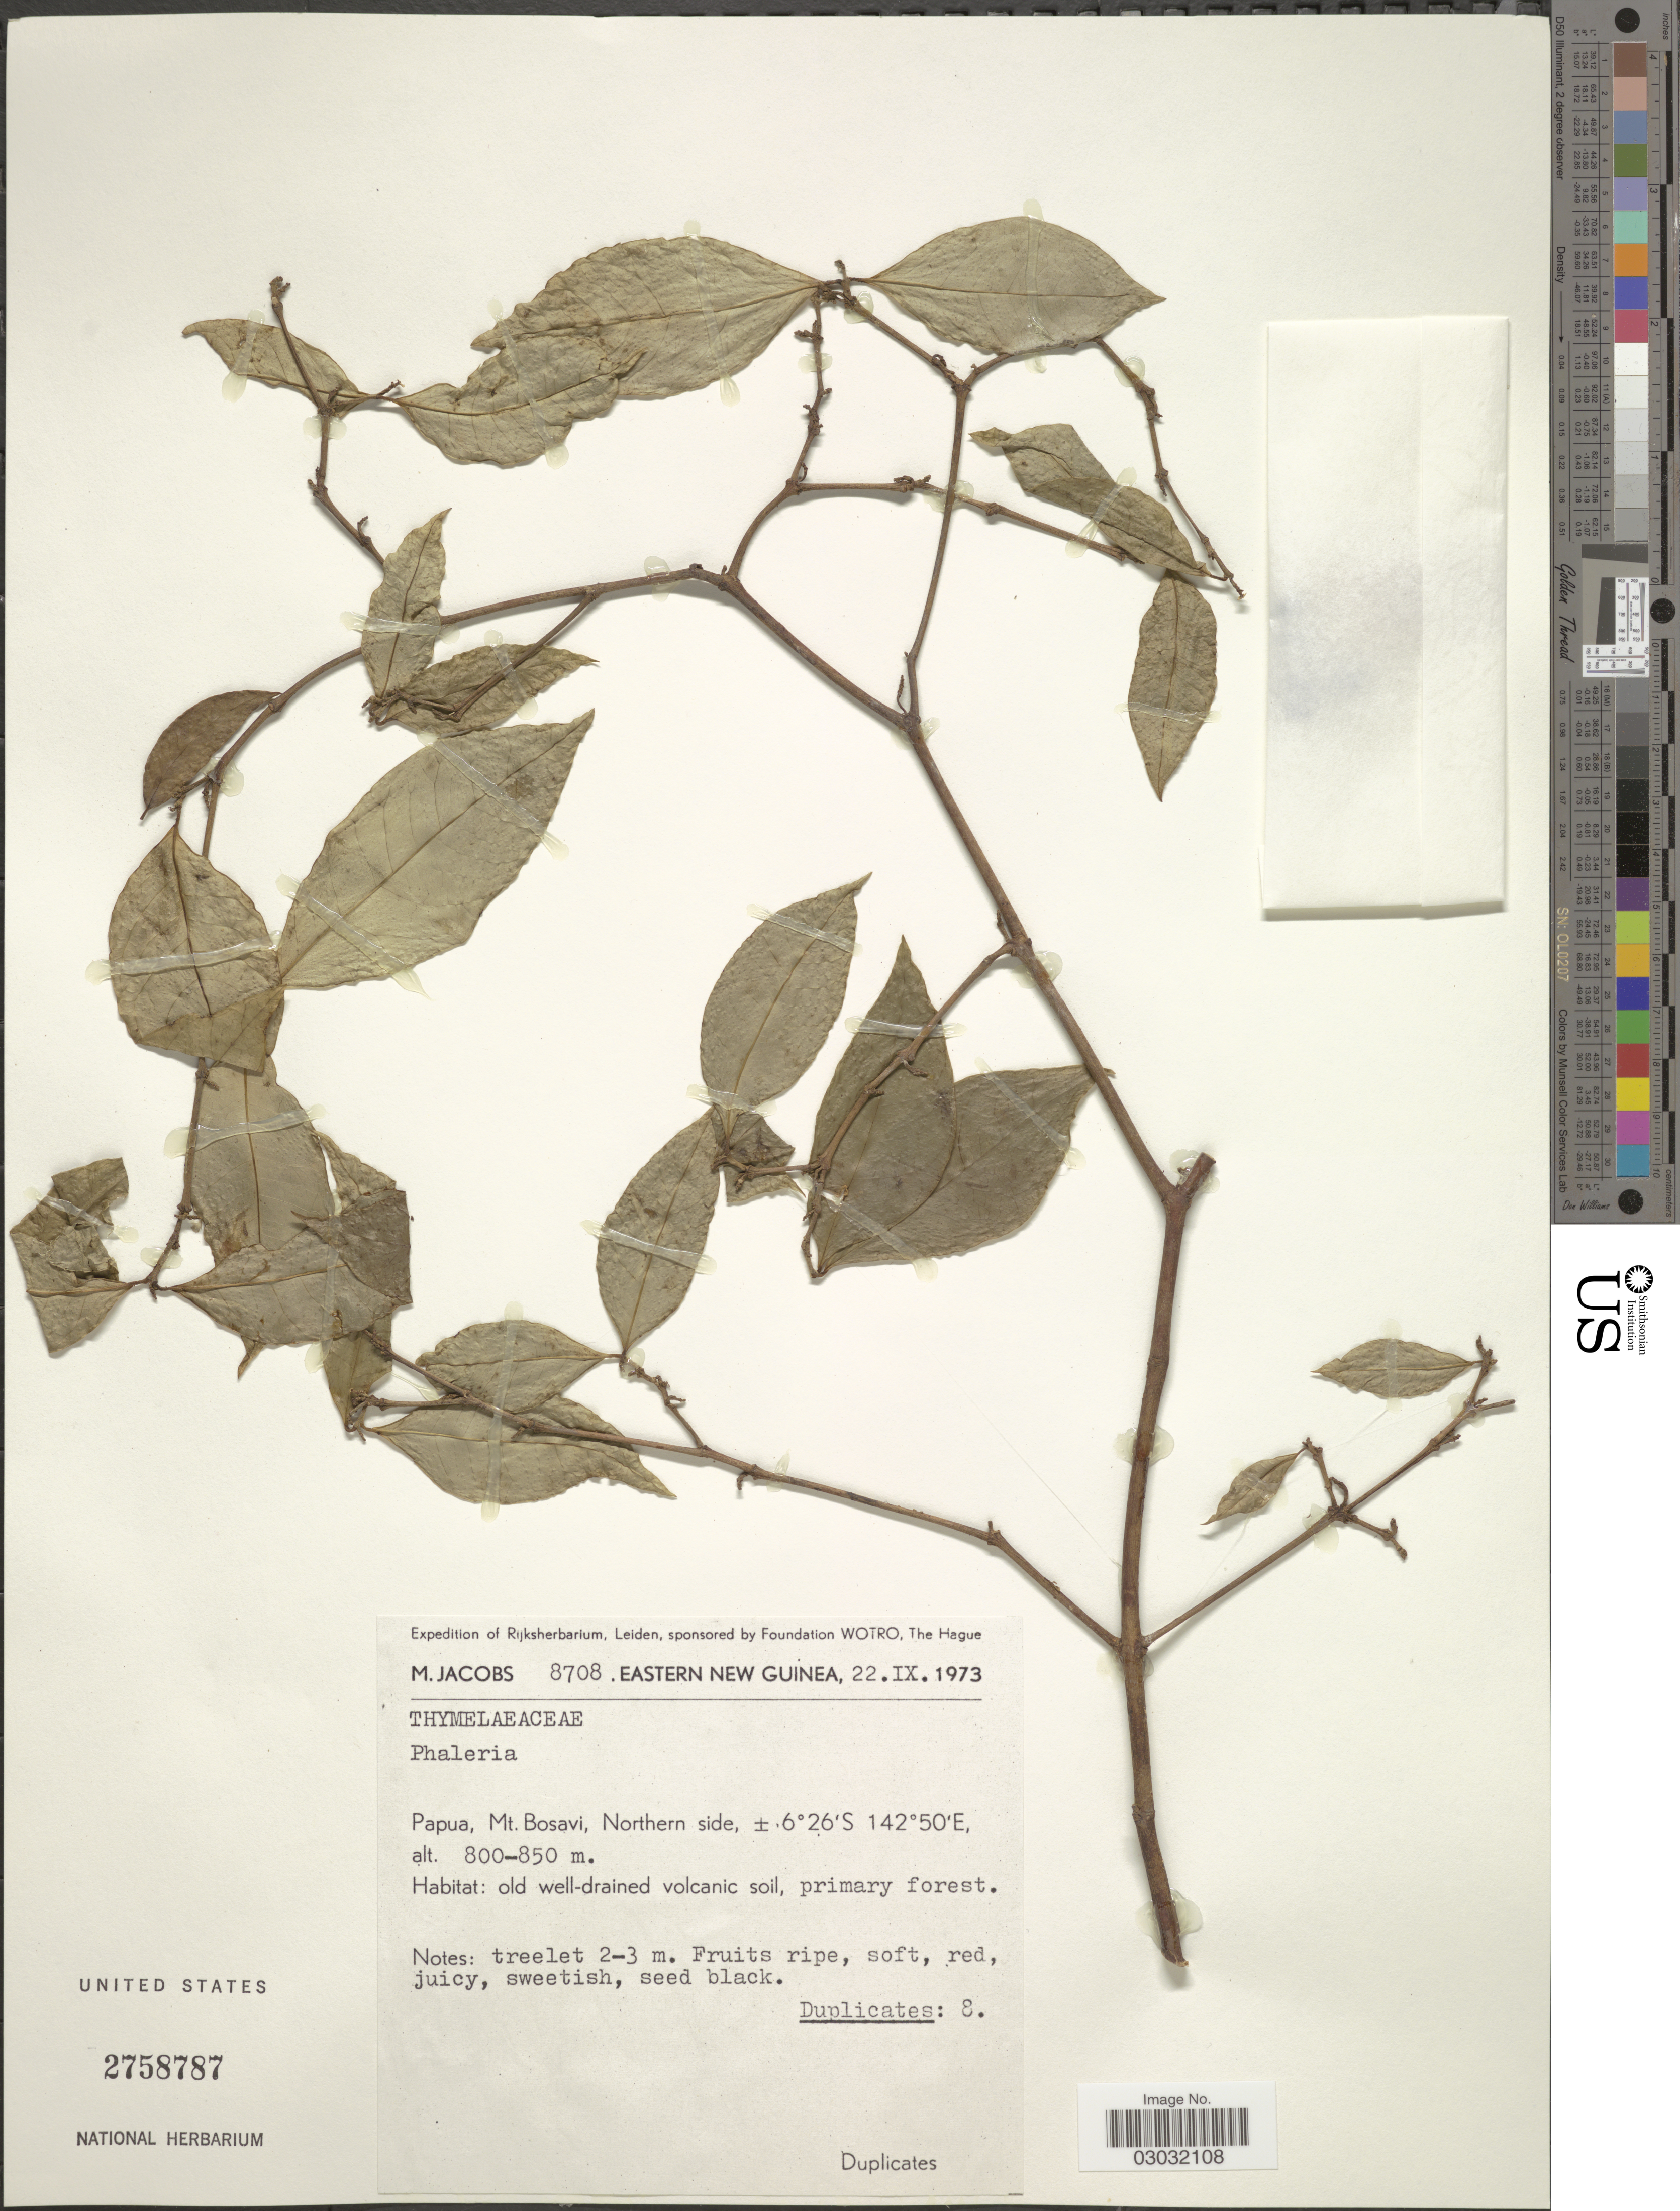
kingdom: Plantae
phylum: Tracheophyta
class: Magnoliopsida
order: Malvales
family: Thymelaeaceae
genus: Phaleria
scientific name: Phaleria sp.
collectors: M. Jacobs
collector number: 8708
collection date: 1973-09-22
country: Papua New Guinea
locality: Eastern New Guinea, Papua, Mt. Bosavi, Northern side.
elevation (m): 800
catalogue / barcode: US 2758787